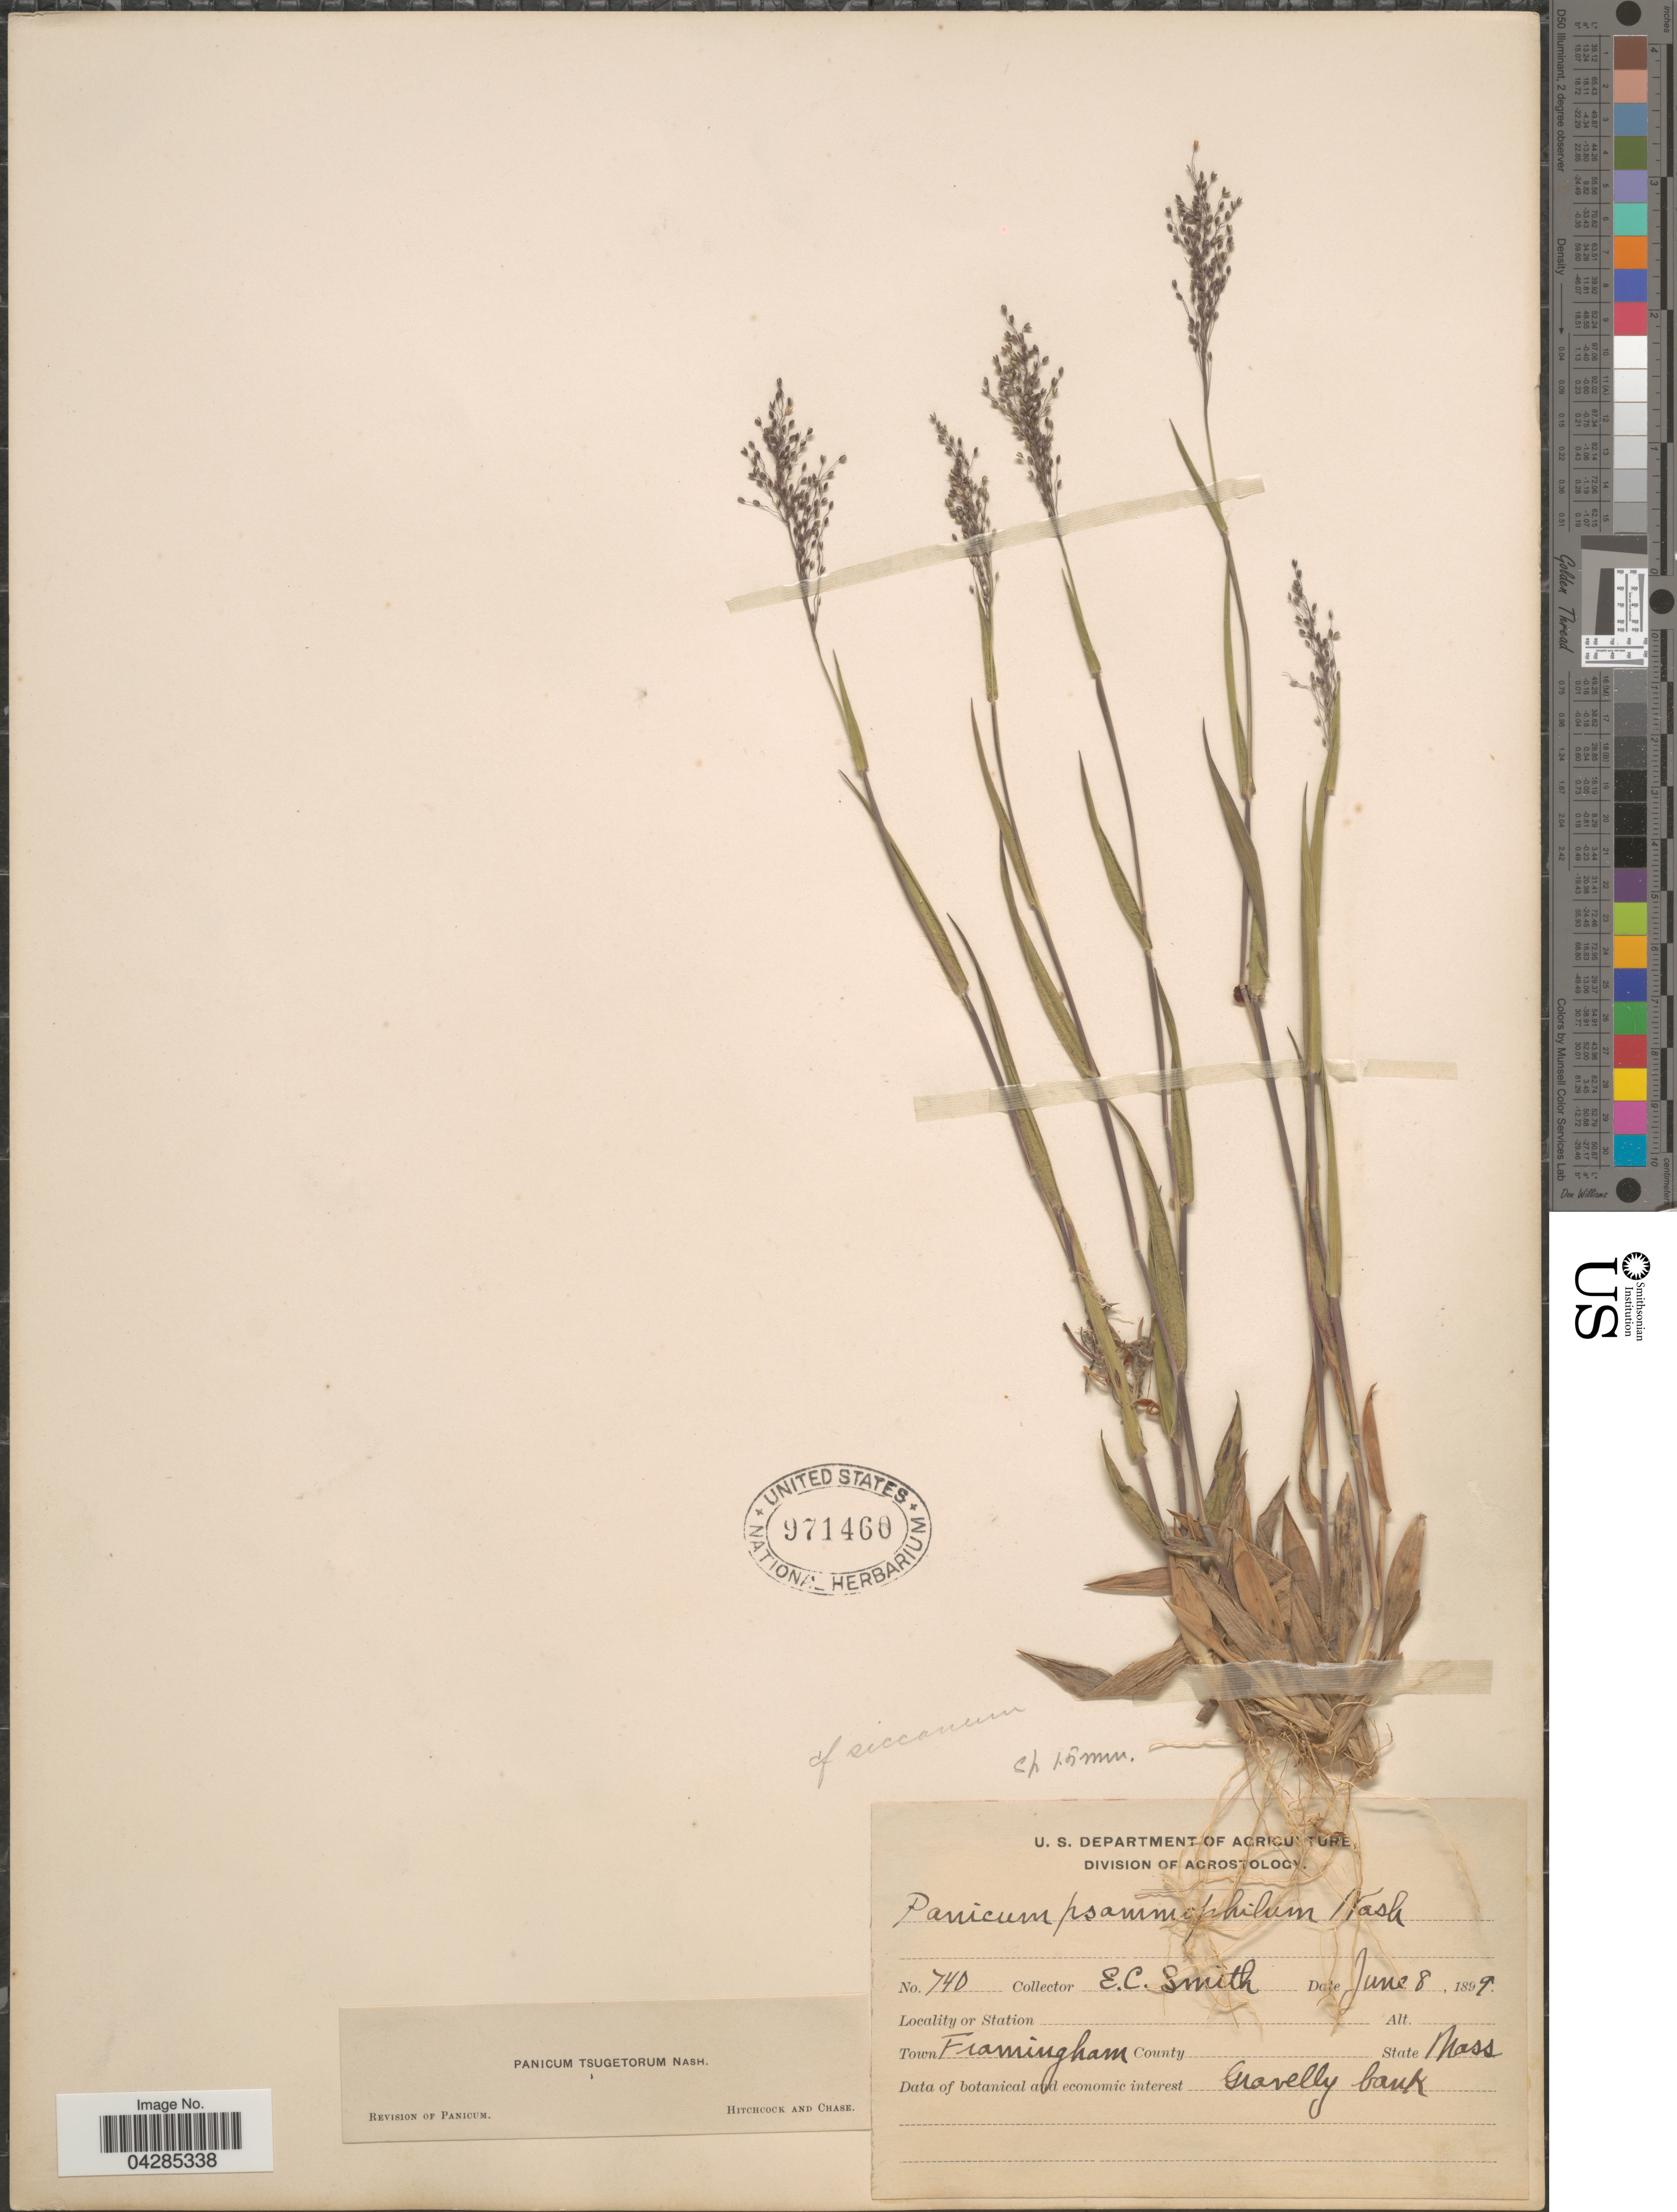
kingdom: Plantae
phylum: Tracheophyta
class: Liliopsida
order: Poales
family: Poaceae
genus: Dichanthelium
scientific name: Dichanthelium portoricense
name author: (Desv. ex Ham.) B.F. Hansen & Wunderlin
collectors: E. Smith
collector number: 740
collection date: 1898-06-08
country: United States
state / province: Massachusetts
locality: Town Framingham.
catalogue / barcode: US 971460